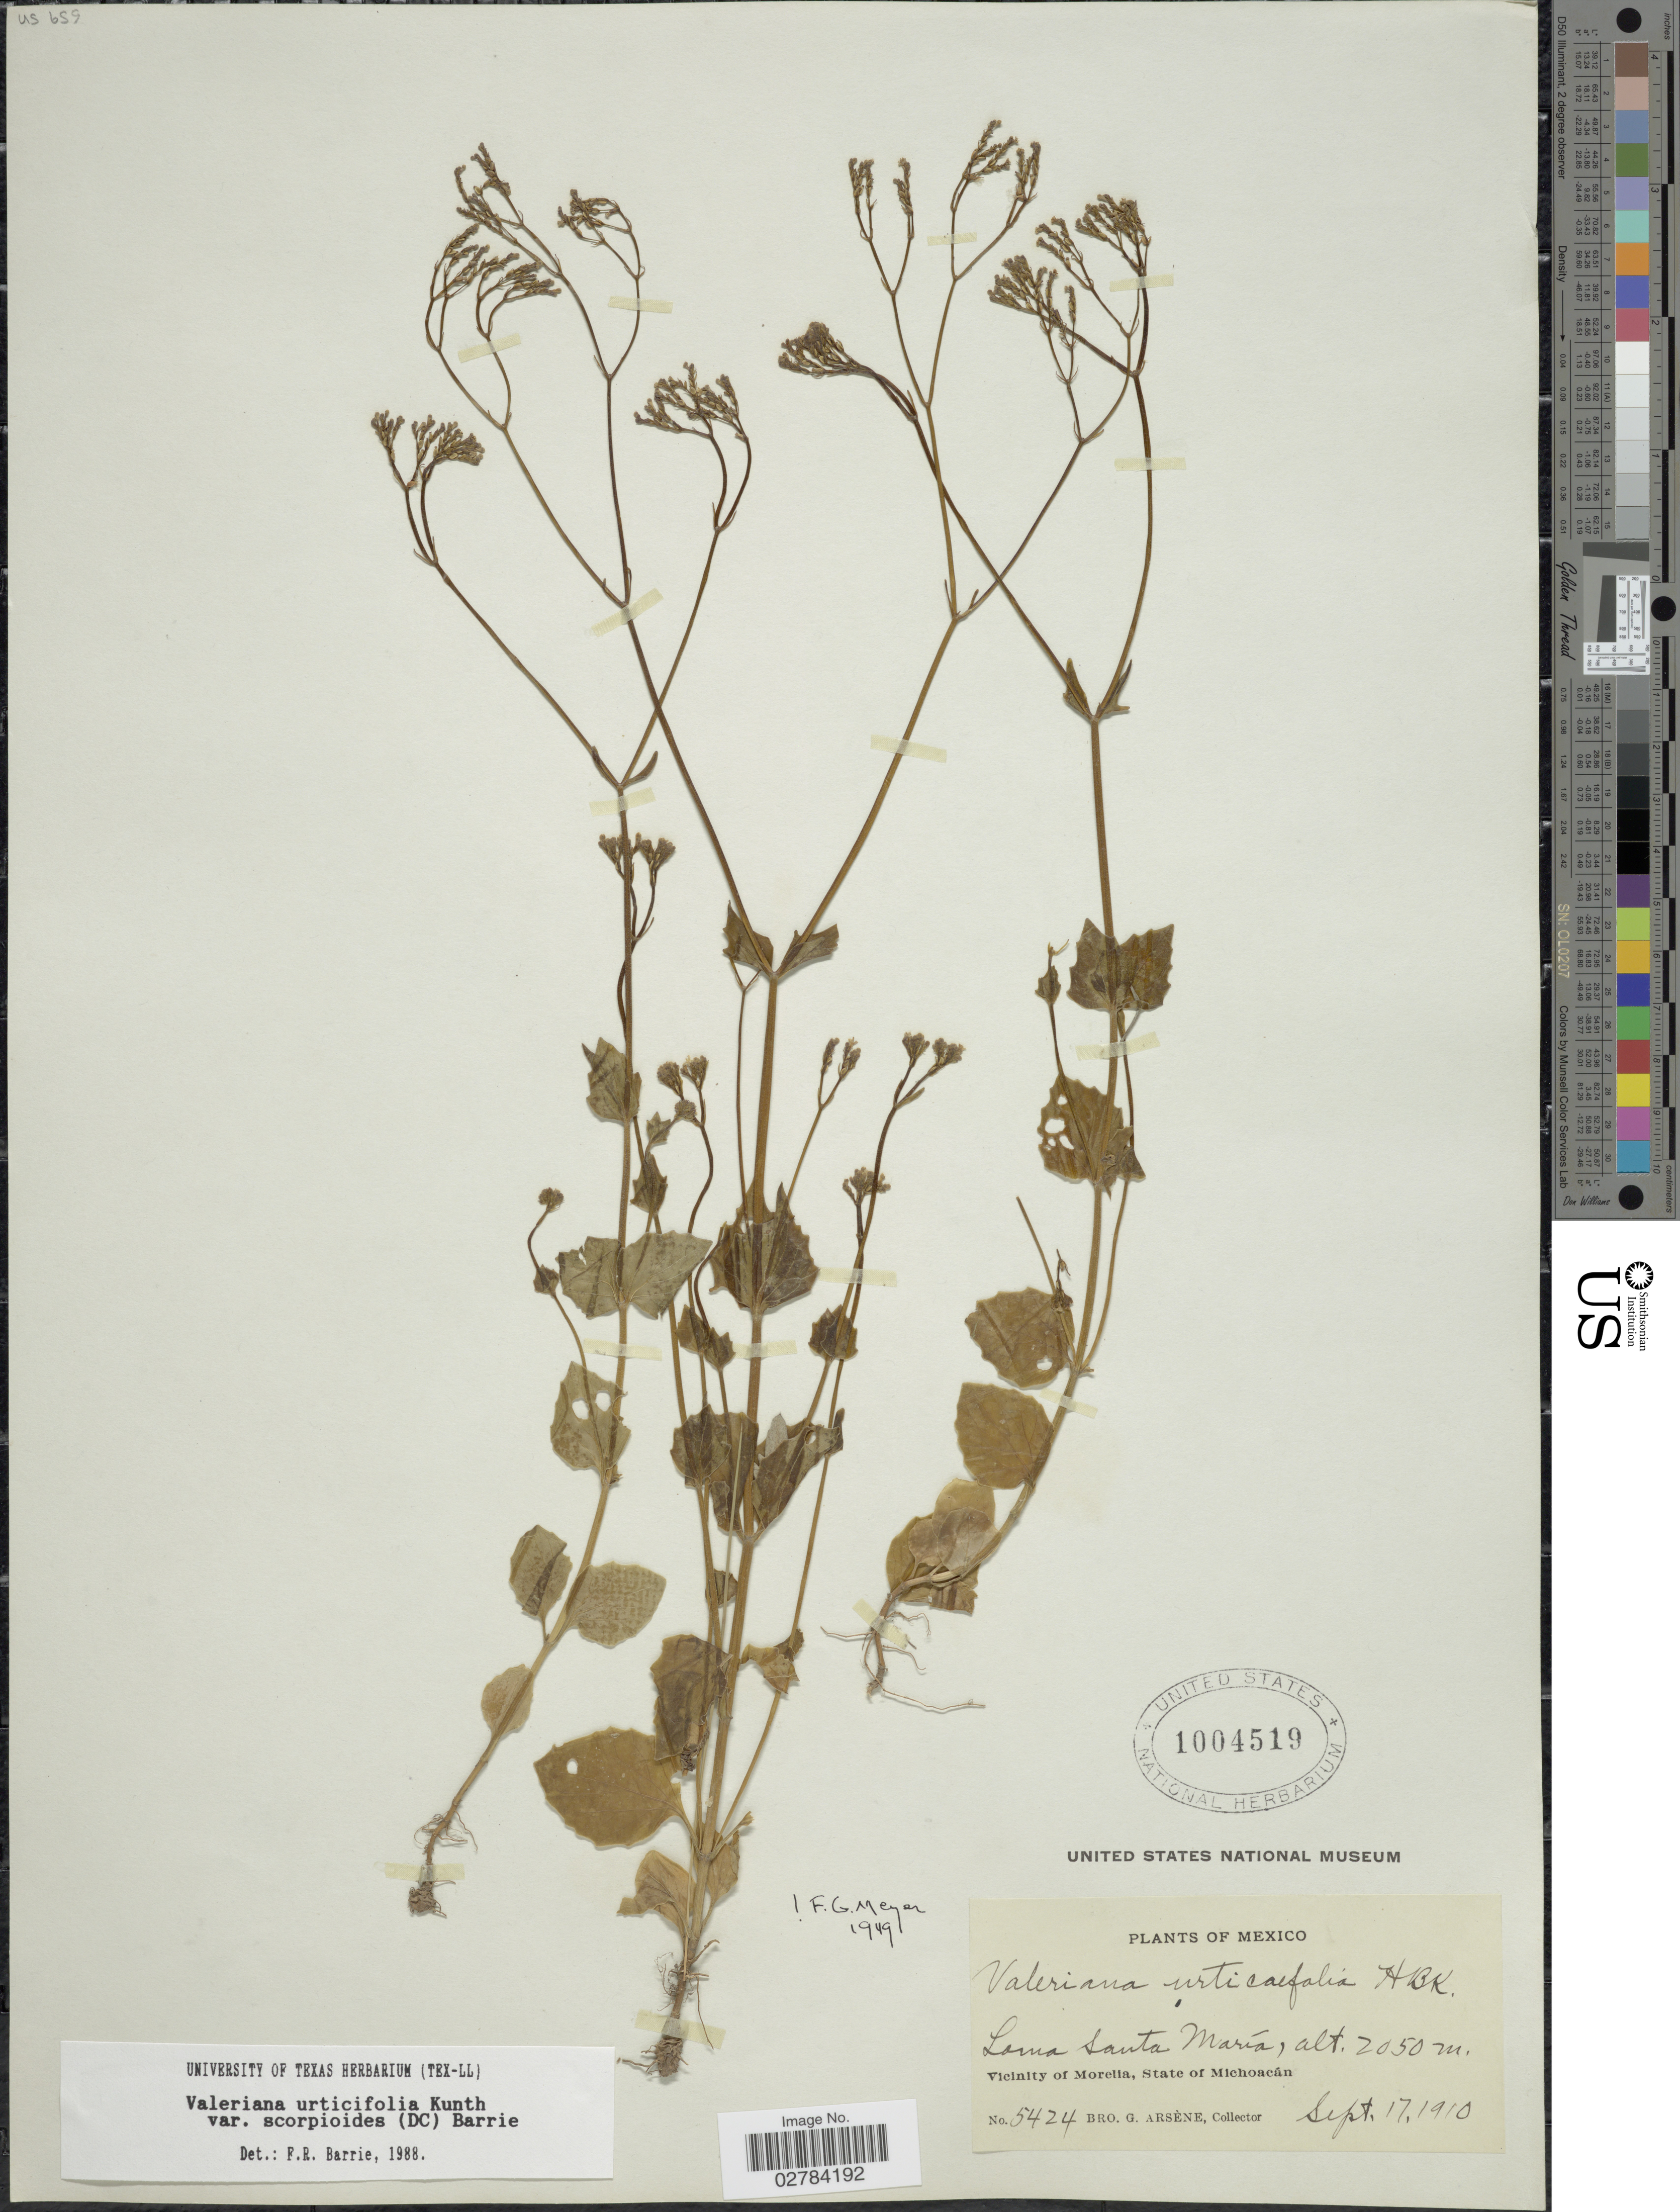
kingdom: Plantae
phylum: Tracheophyta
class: Magnoliopsida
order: Dipsacales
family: Caprifoliaceae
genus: Valeriana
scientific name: Valeriana urticifolia var. scorpioides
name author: (DC.) Barrie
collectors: Bro. G. Arsène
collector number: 5424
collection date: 1910-09-17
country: Mexico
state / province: Michoacán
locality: Loma Santa María, Vicinity of Morelia.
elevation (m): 2050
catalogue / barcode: US 1004519